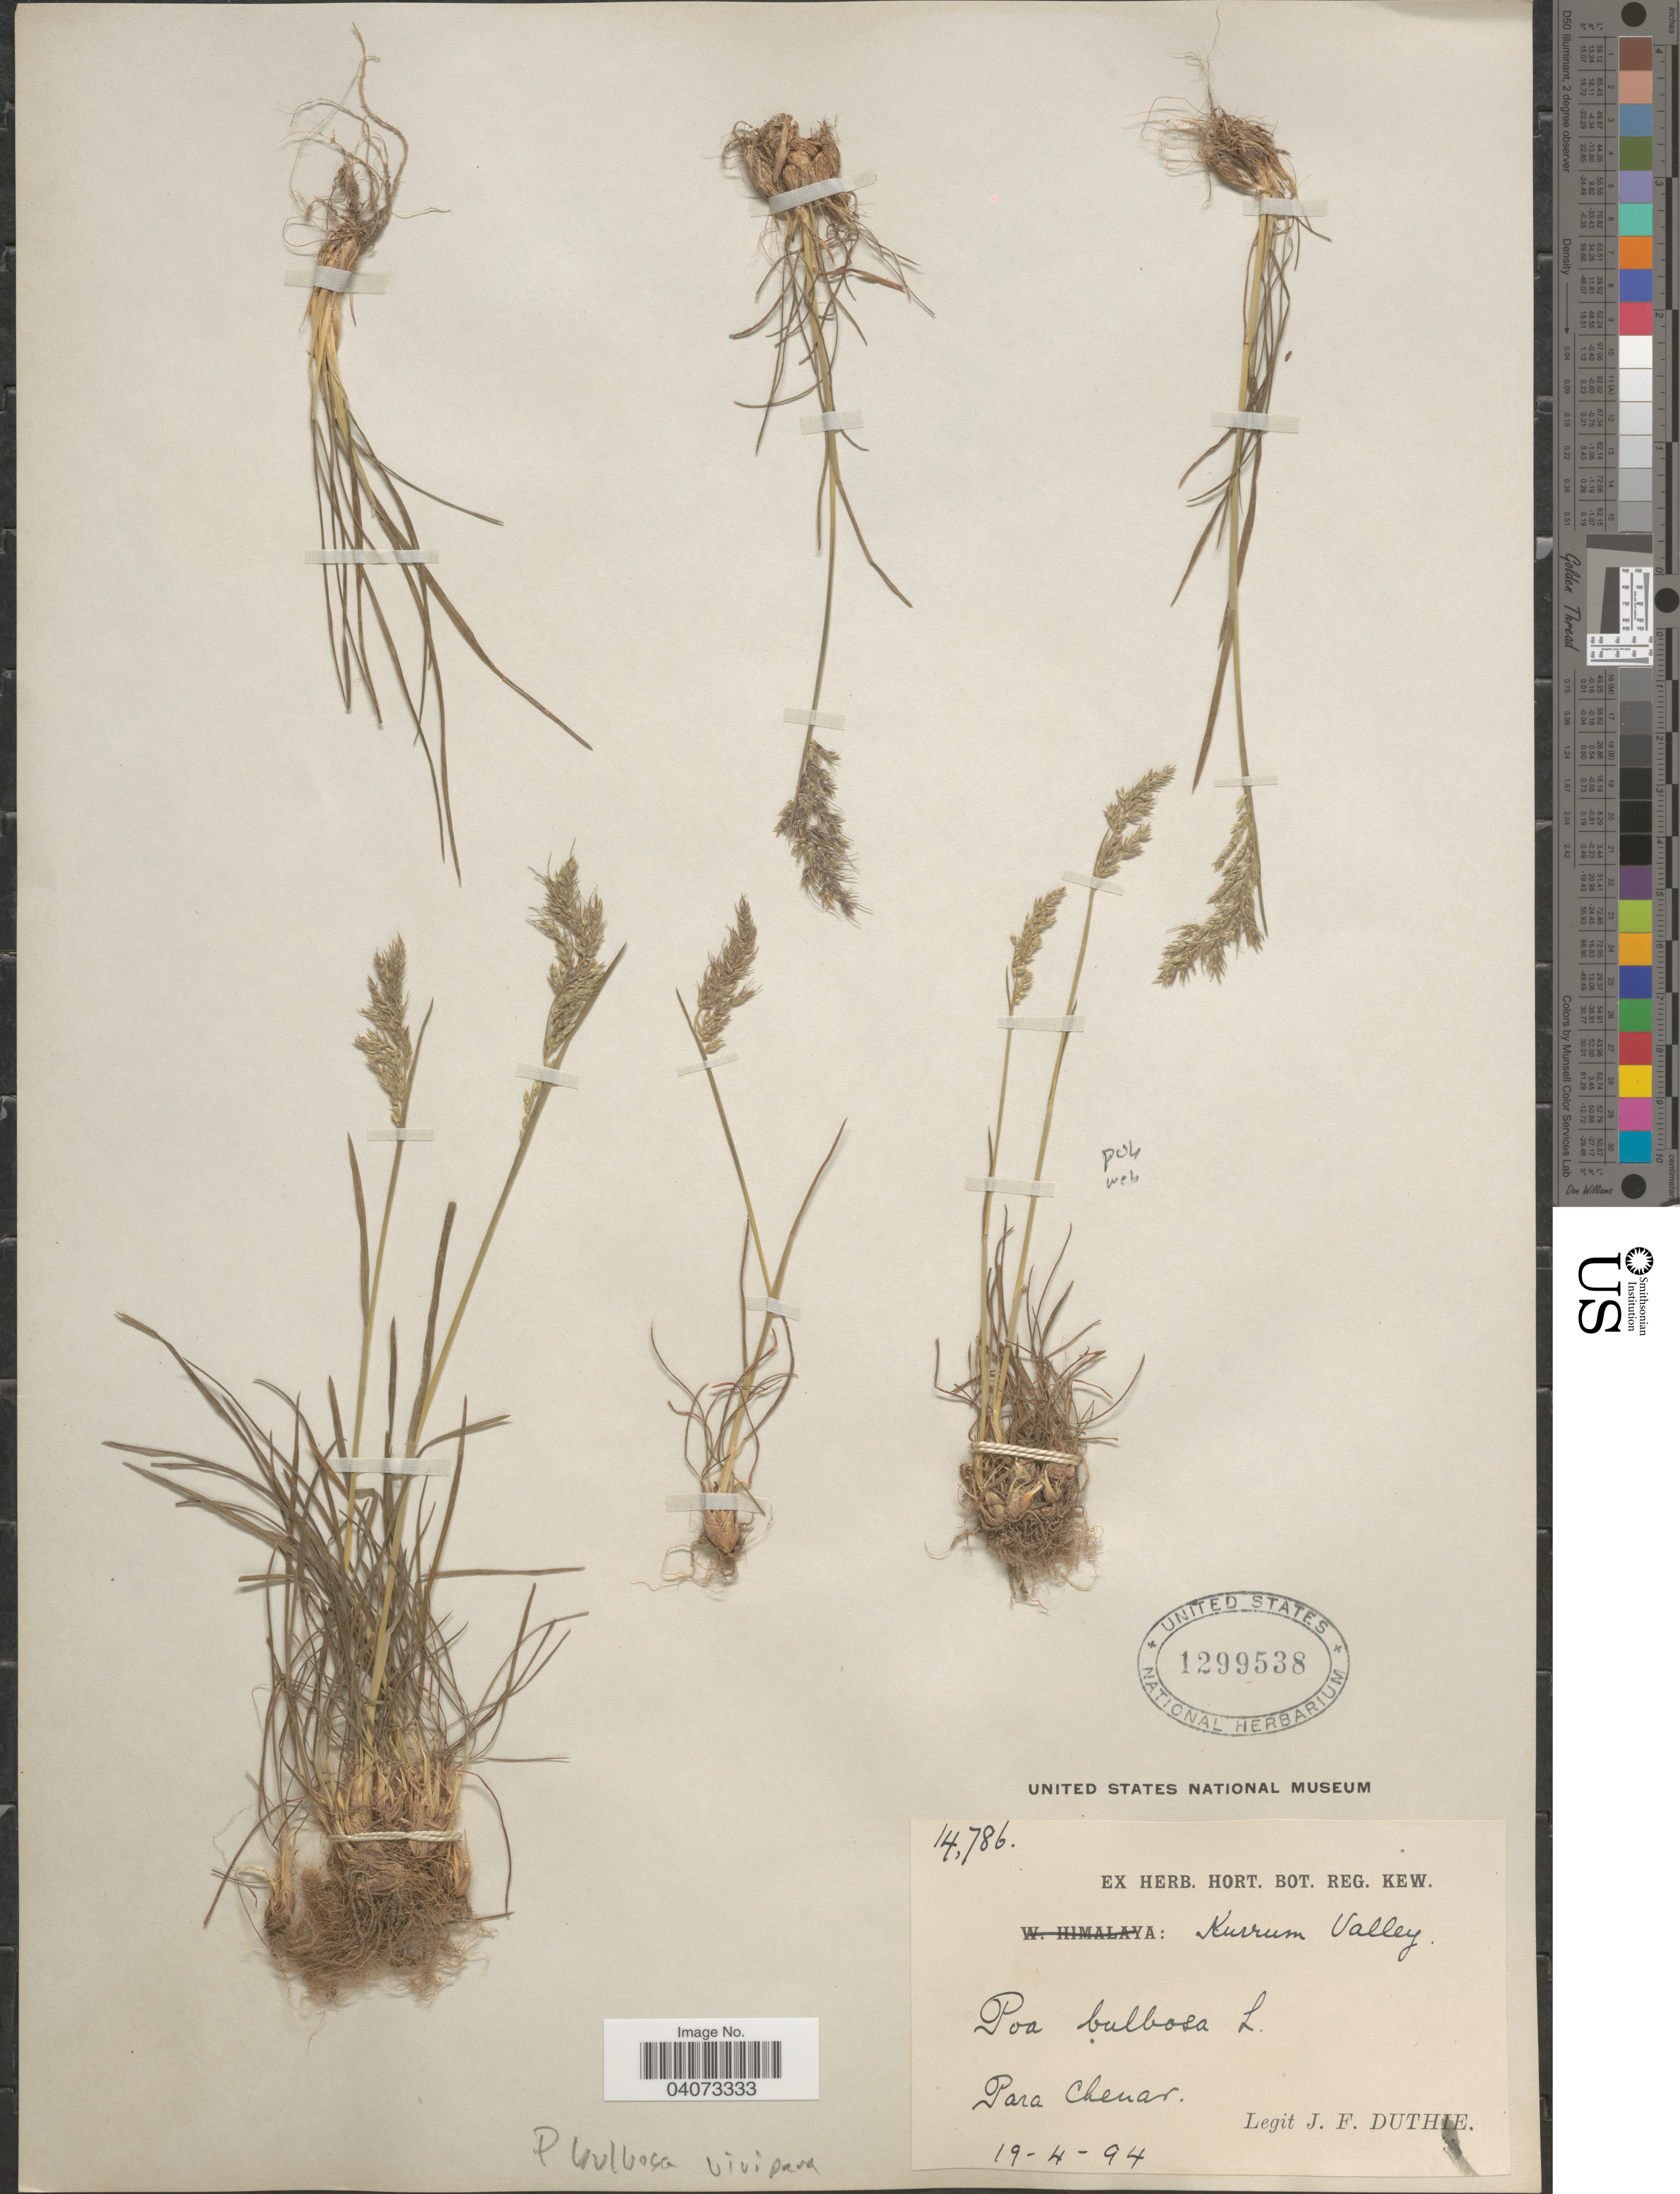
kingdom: Plantae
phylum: Tracheophyta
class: Liliopsida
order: Poales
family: Poaceae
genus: Poa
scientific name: Poa bulbosa subsp. bulbosa var. vivipara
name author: Koeler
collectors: J. F. Duthie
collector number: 14786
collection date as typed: Transcribed d/m/y: 19/4/94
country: Pakistan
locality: Kurrum Valley. Para Chenar.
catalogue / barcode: US 1299538